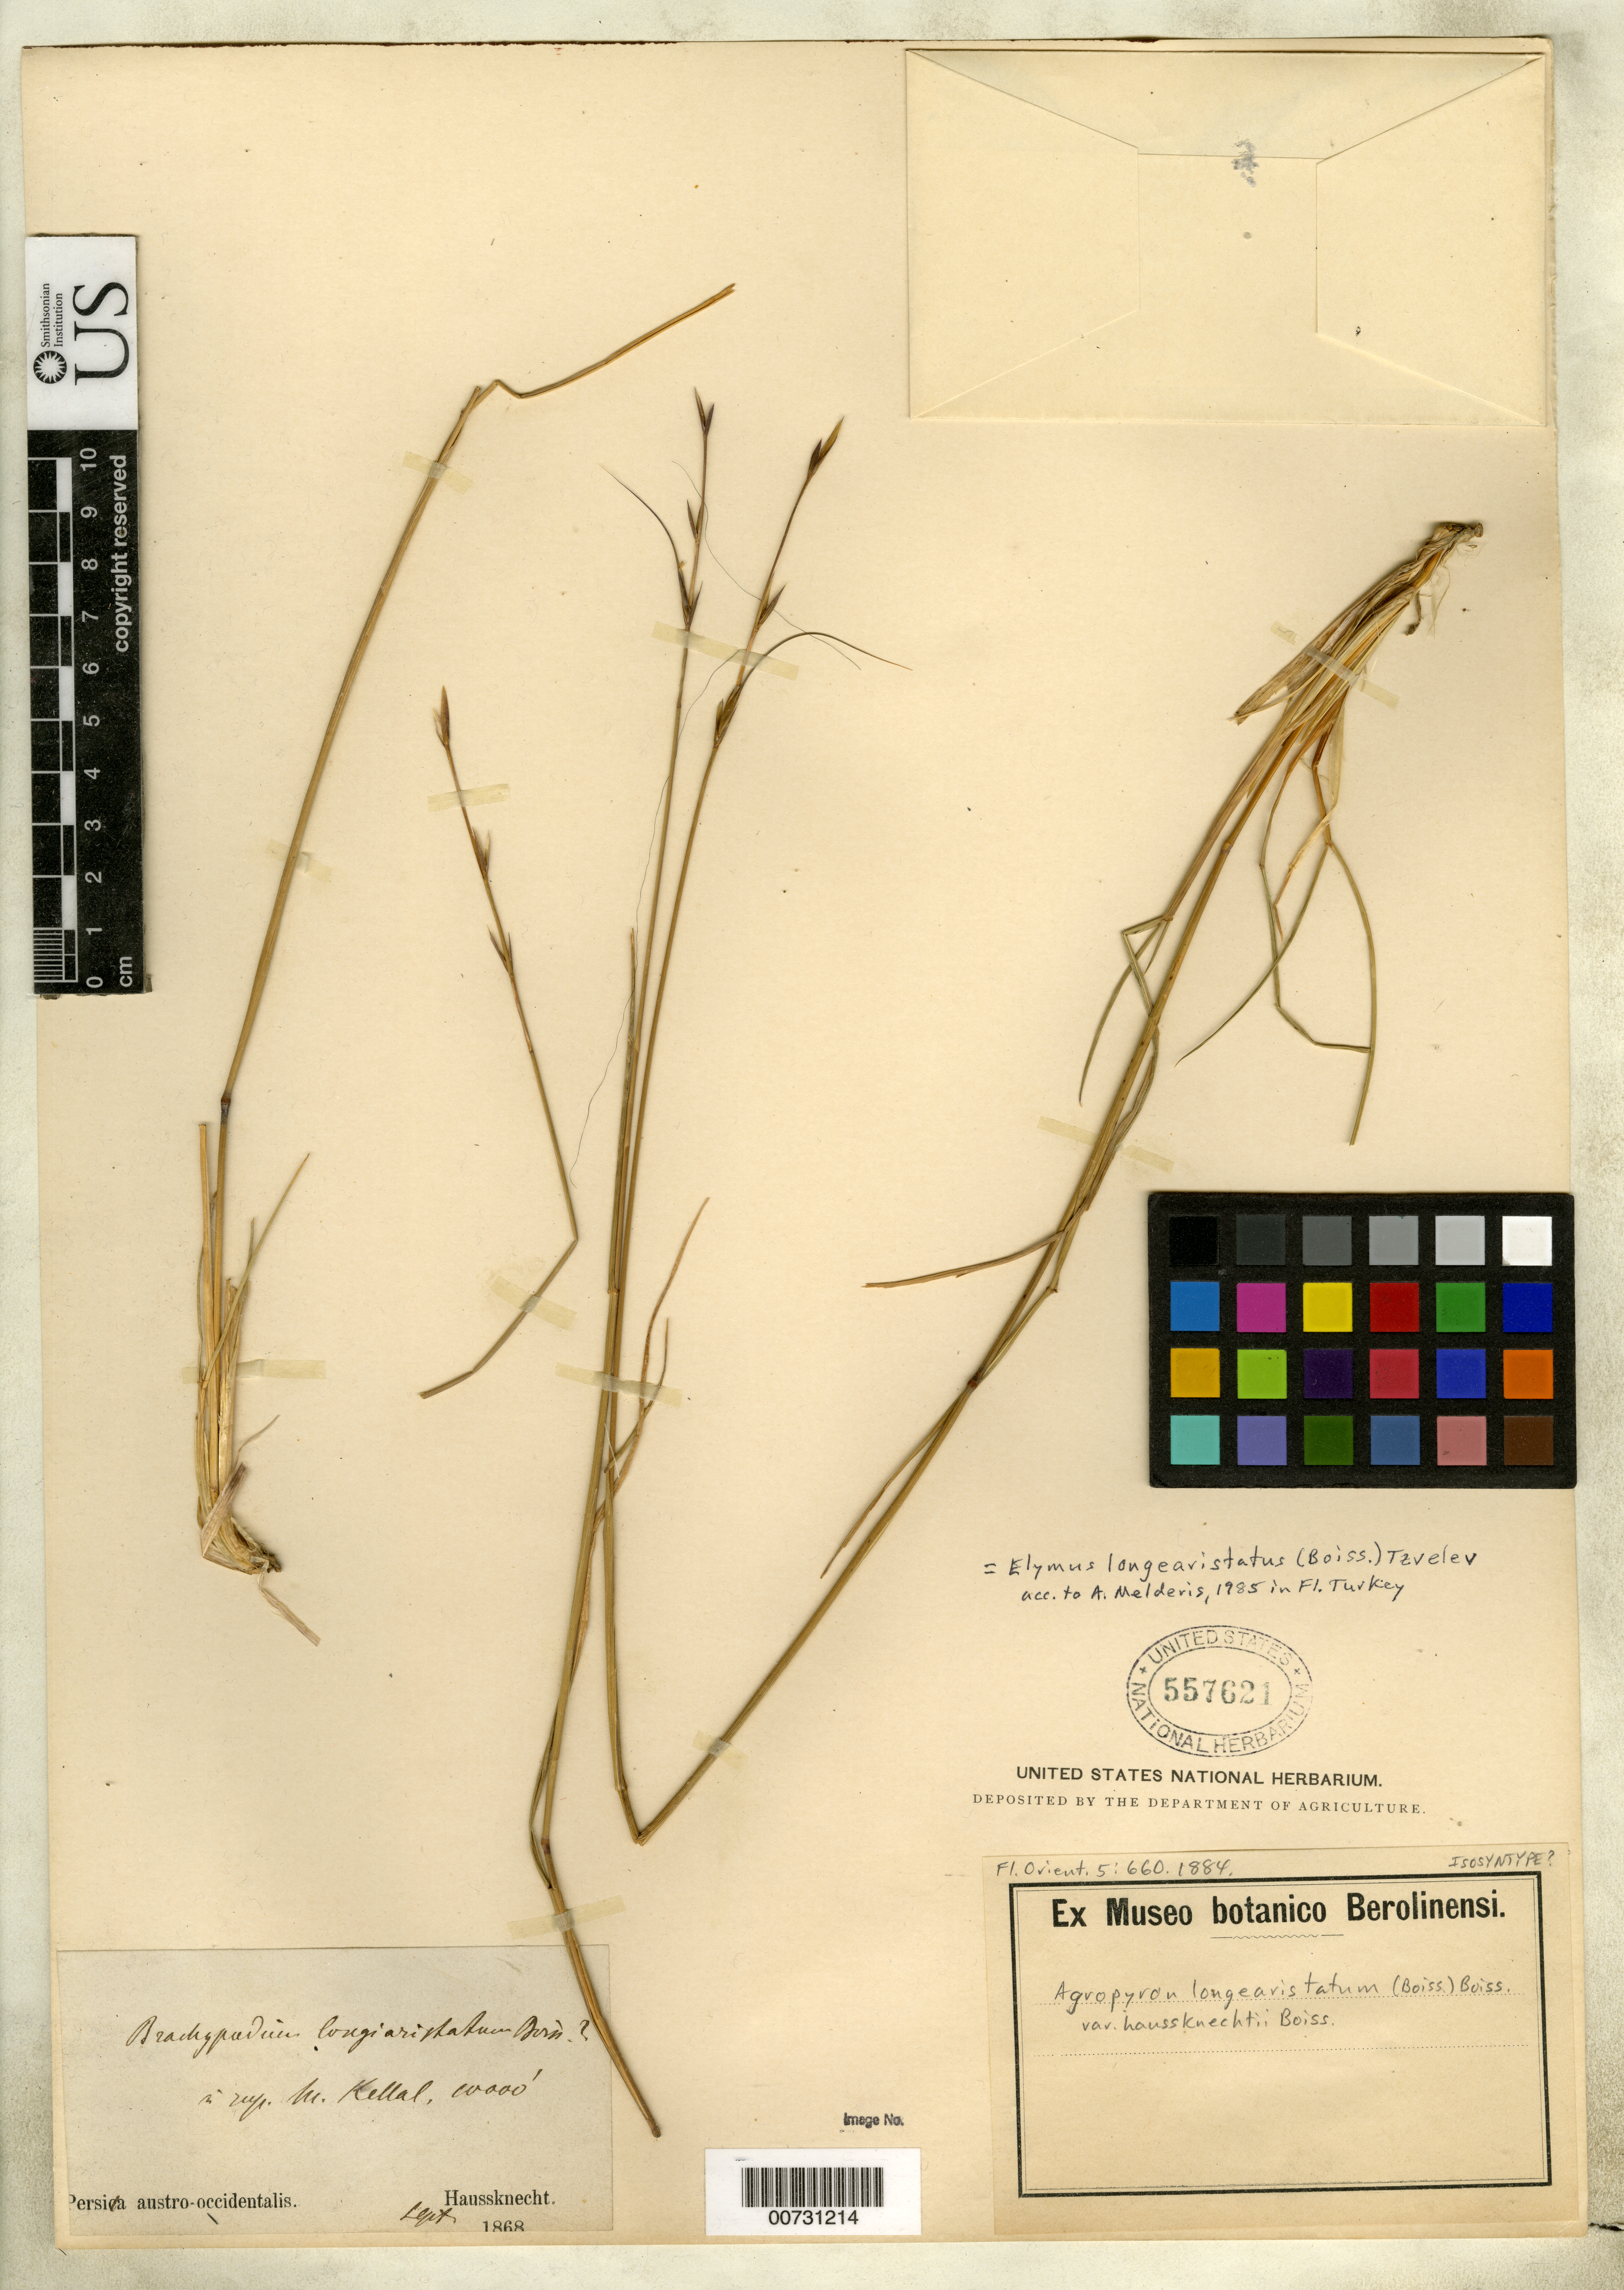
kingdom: Plantae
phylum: Tracheophyta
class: Liliopsida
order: Poales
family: Poaceae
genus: Agropyron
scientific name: Agropyron longearistatum var. haussknechtii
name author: Boiss.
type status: Possible Isosyntype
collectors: H. Haussknecht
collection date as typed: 1868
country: Iran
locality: Persica austro-occidentalis. In rup. [illeg.] Kellal. [Protologue: "Hab. in Persiae occidentalis mentibus Kellal, Ssebsekuh, Elvend, Avroman et Schahu in regionibus altioribus"]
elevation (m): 3048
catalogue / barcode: US 557621